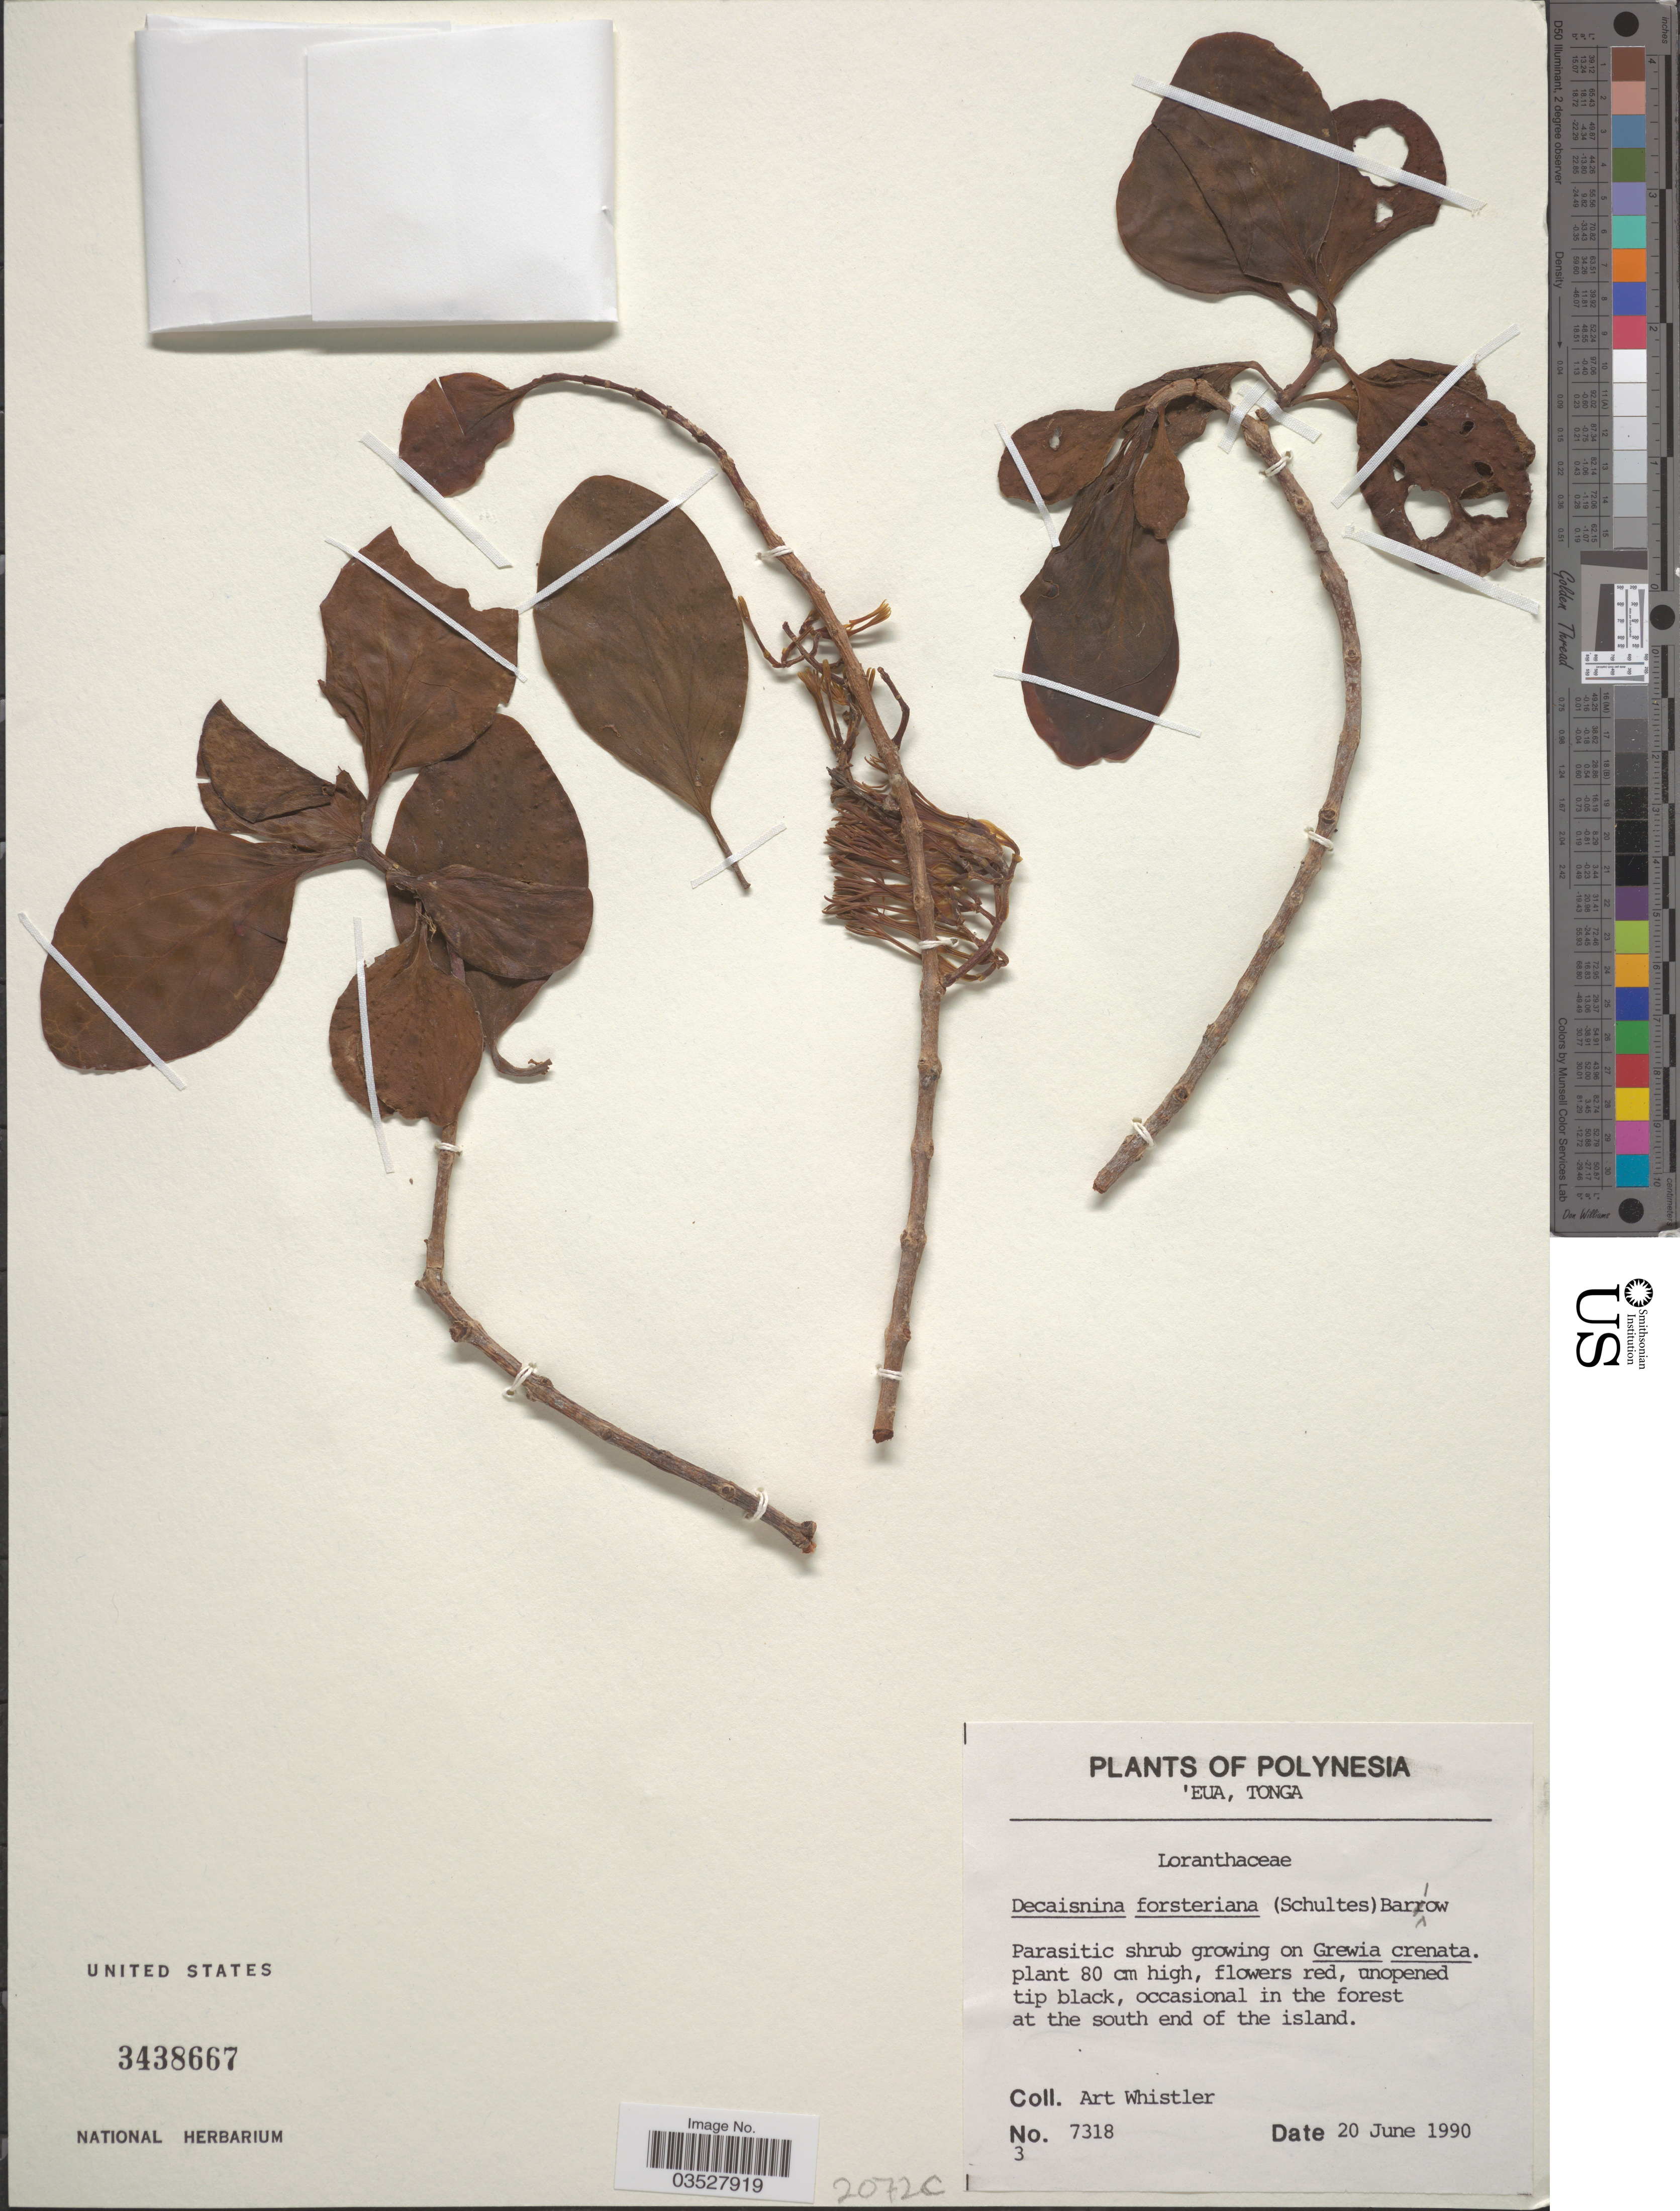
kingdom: Plantae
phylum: Tracheophyta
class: Magnoliopsida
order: Santalales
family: Loranthaceae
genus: Decaisnina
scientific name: Decaisnina forsteriana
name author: (Schult. & Schult. f.) Barlow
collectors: A. Whistler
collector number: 7318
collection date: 1990-06-20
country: Tonga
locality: Polynesia. 'Eua', Tonga. At the south end of the island.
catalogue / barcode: US 3438667